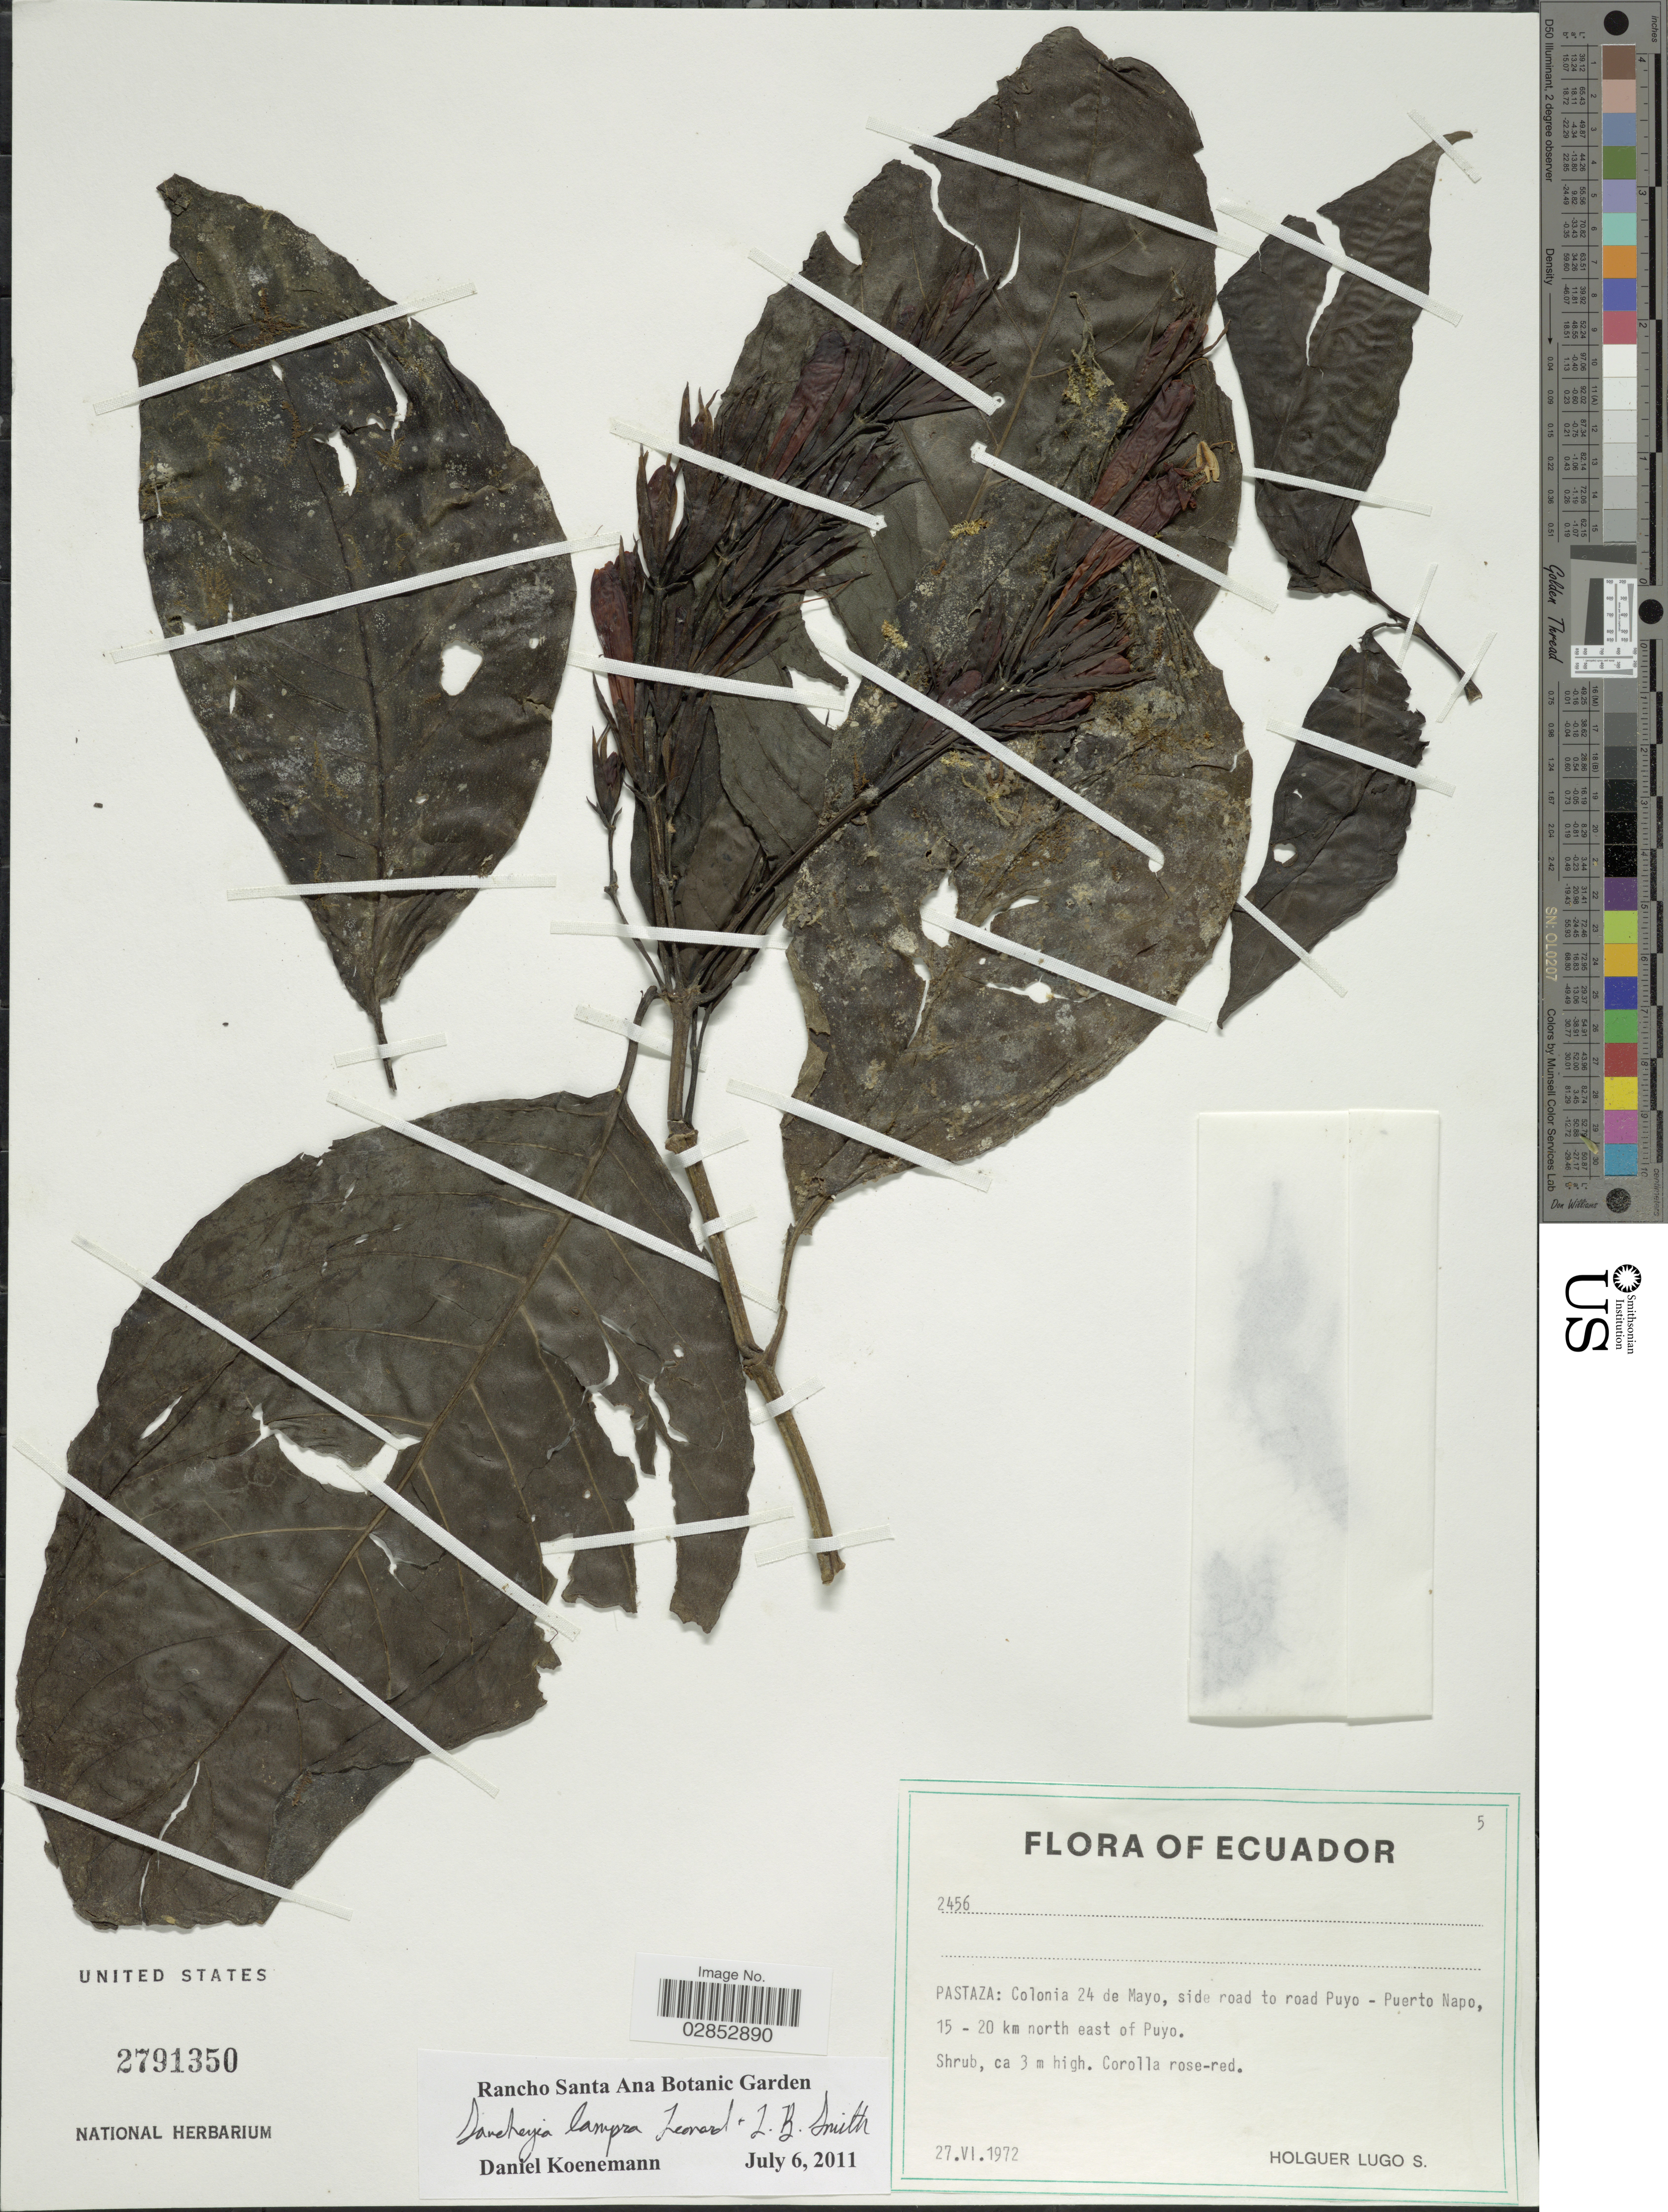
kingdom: Plantae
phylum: Tracheophyta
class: Magnoliopsida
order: Lamiales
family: Acanthaceae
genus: Sanchezia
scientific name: Sanchezia longiflora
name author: (Hook. f.) Hook. f. ex Planch.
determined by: Azevedo, Igor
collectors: H. Lugo S.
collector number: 2456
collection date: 1972-06-27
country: Ecuador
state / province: Pastaza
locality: Colonia 24 de Mayo, side road to Puyo-Puerto Napo, 15-20 km north east of Puyo.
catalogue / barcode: US 2791350